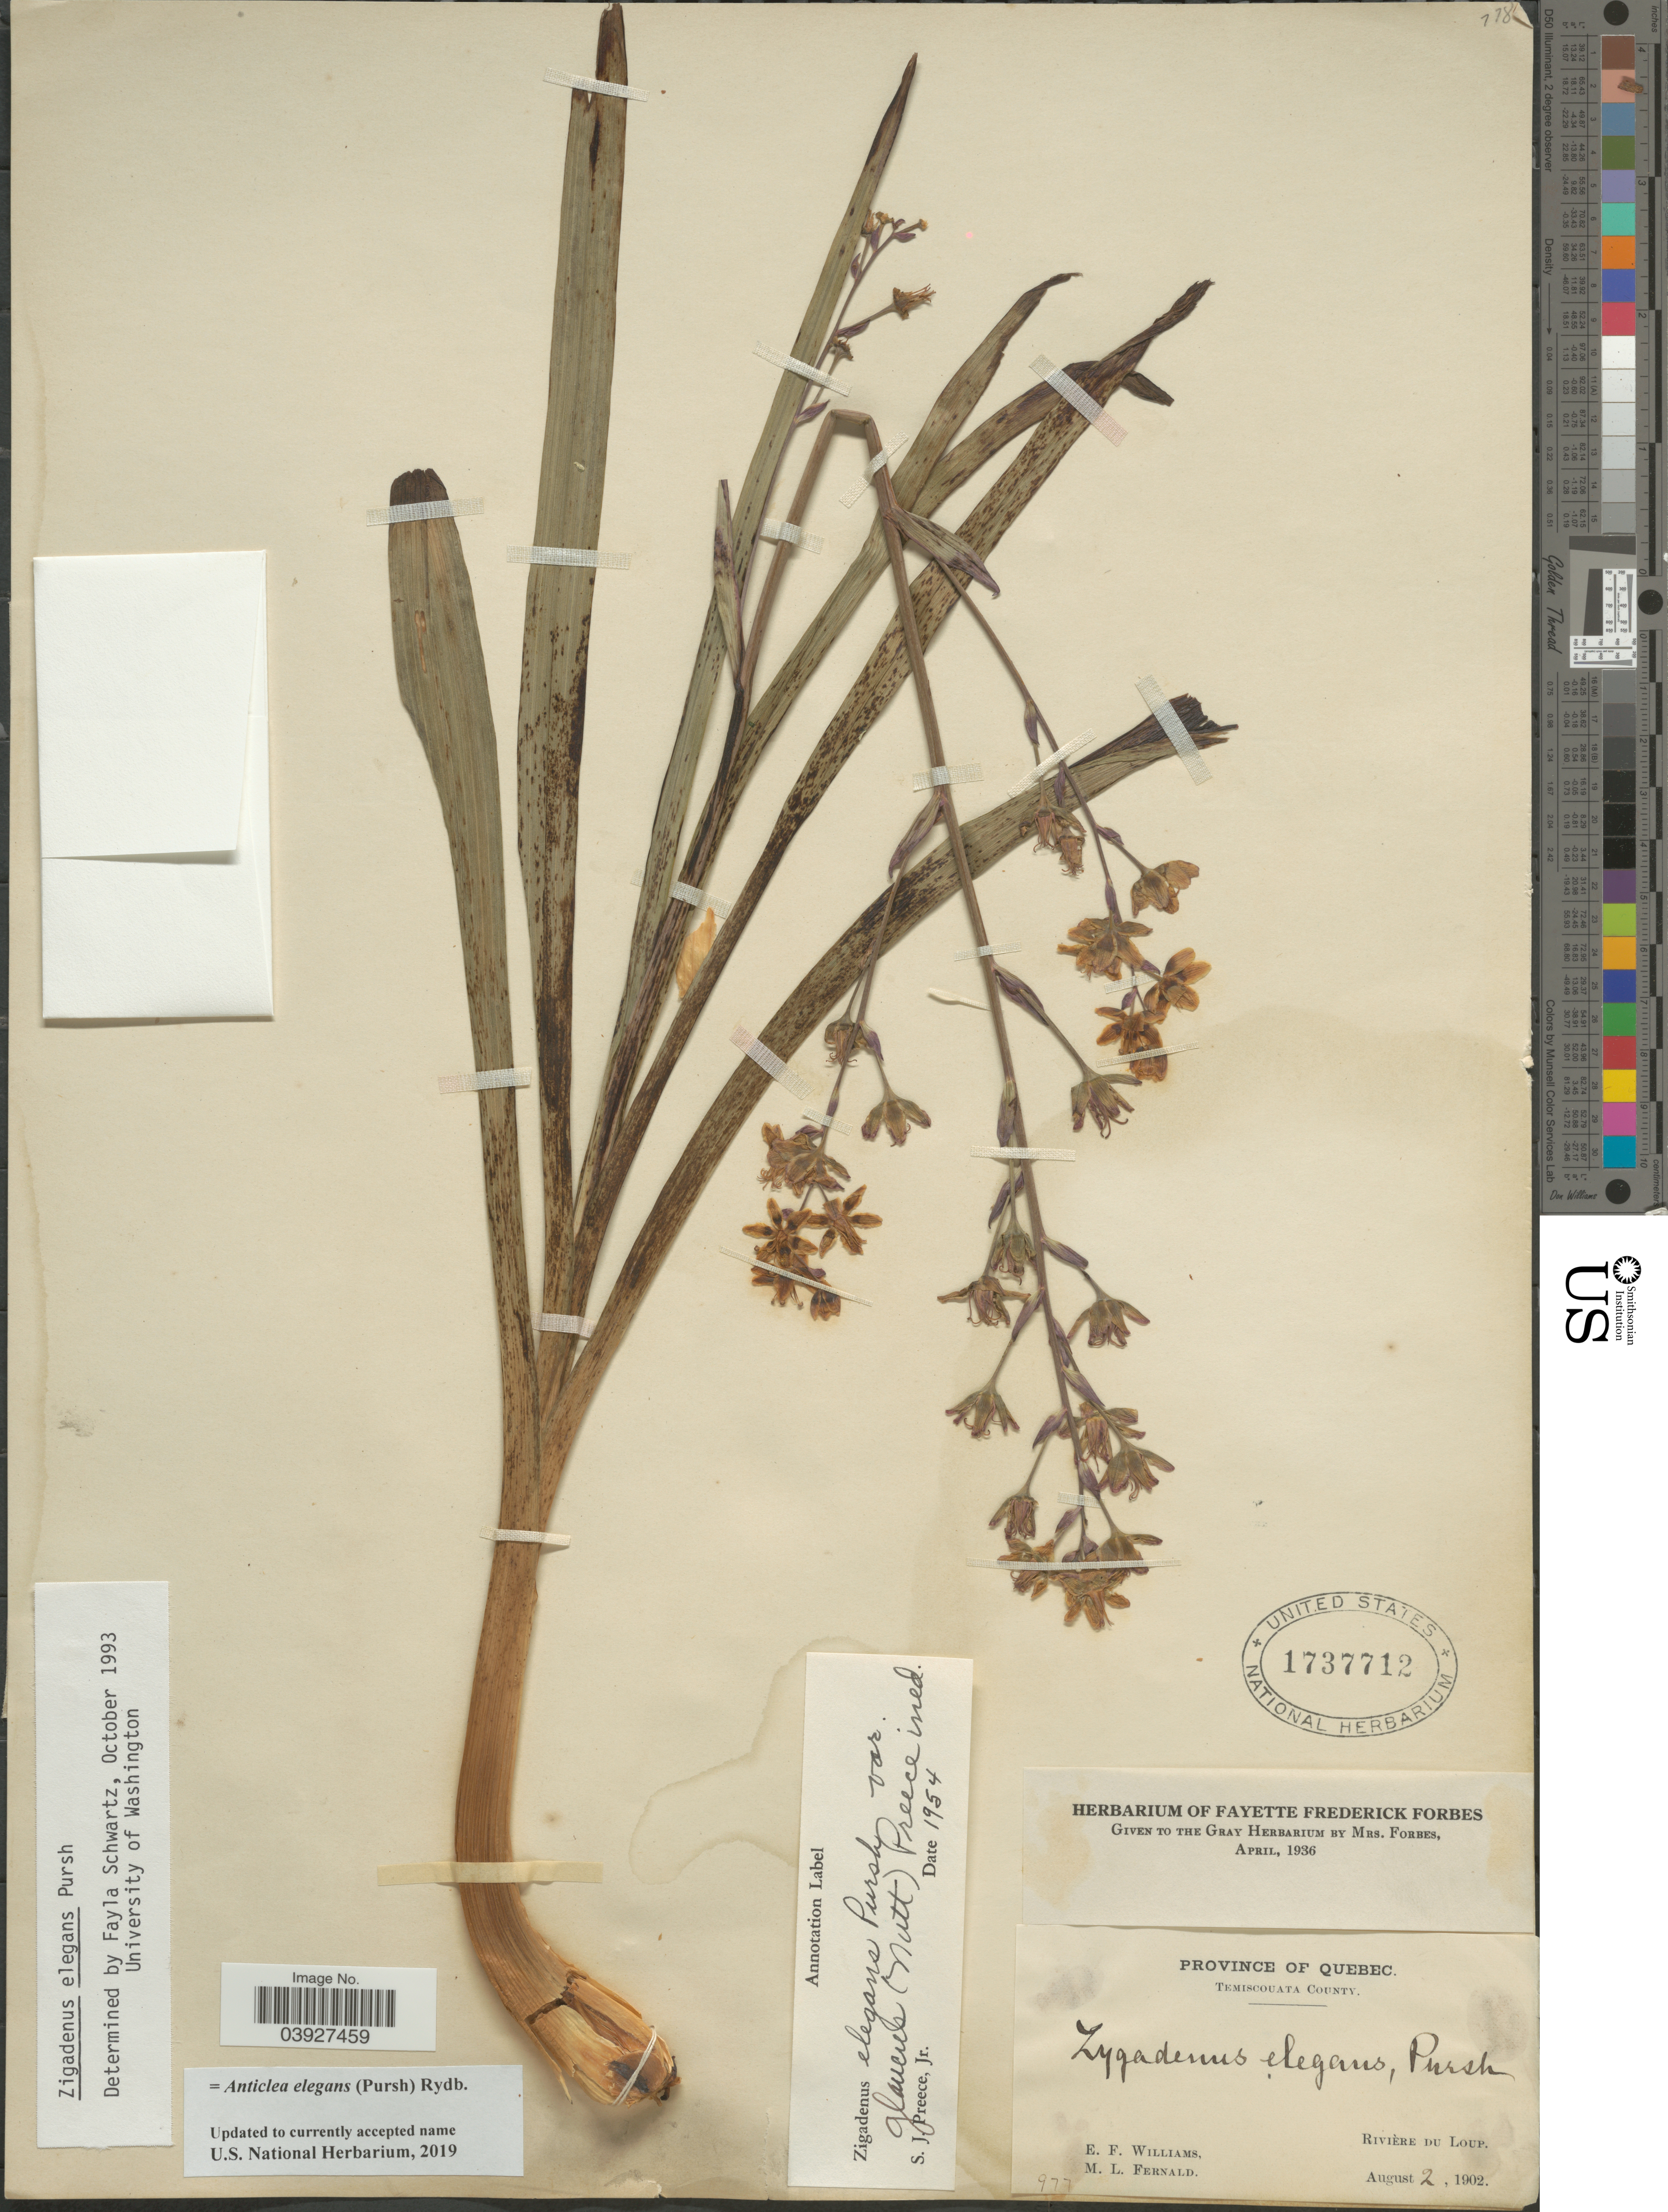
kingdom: Plantae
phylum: Tracheophyta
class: Liliopsida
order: Liliales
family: Melanthiaceae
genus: Anticlea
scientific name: Anticlea elegans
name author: (Pursh) Rydb.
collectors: E. Williams & M. L. Fernald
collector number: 977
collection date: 1902-08-02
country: Canada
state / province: Quebec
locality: Temiscouata County. Rivière du Loup.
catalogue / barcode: US 1737712